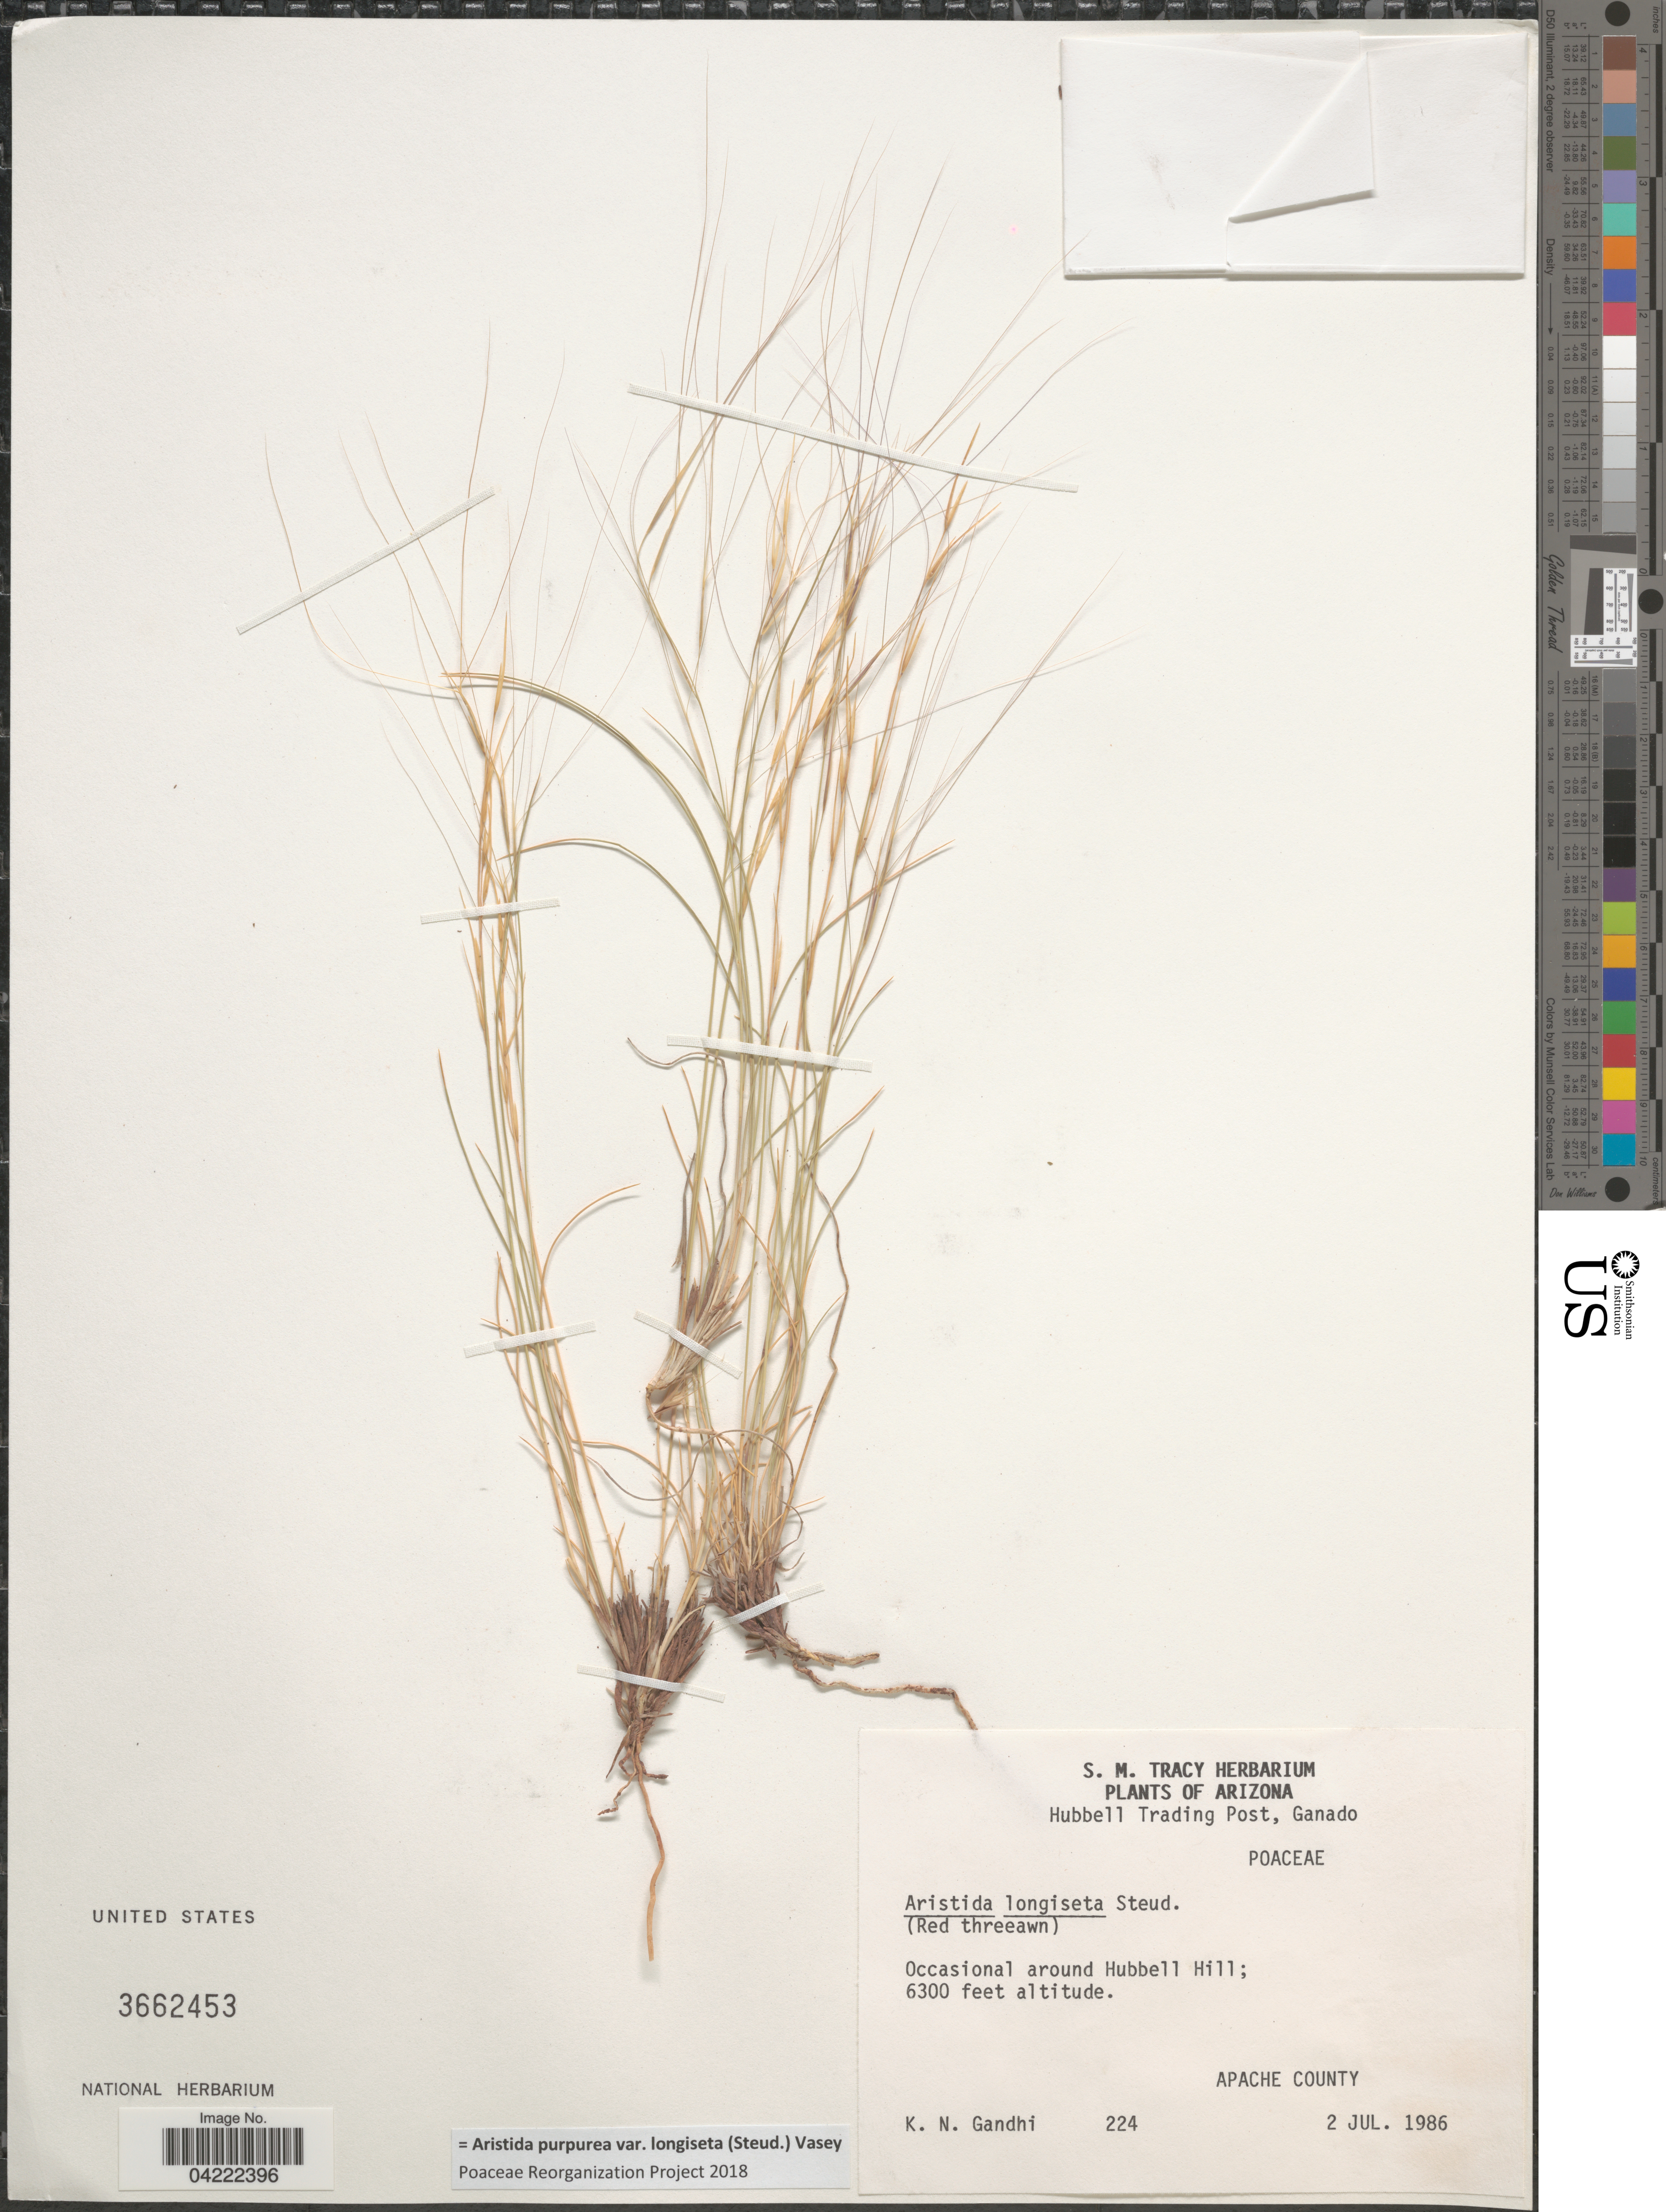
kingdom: Plantae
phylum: Tracheophyta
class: Liliopsida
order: Poales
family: Poaceae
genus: Aristida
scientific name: Aristida purpurea var. longiseta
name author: (Steud.) Vasey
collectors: K. N. Gandhi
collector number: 224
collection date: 1986-07-02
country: United States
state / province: Arizona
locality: Hubbell Trading Post, Ganado. Occasional around Hubbell Hill; Apache County.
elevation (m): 1920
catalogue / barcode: US 3662453